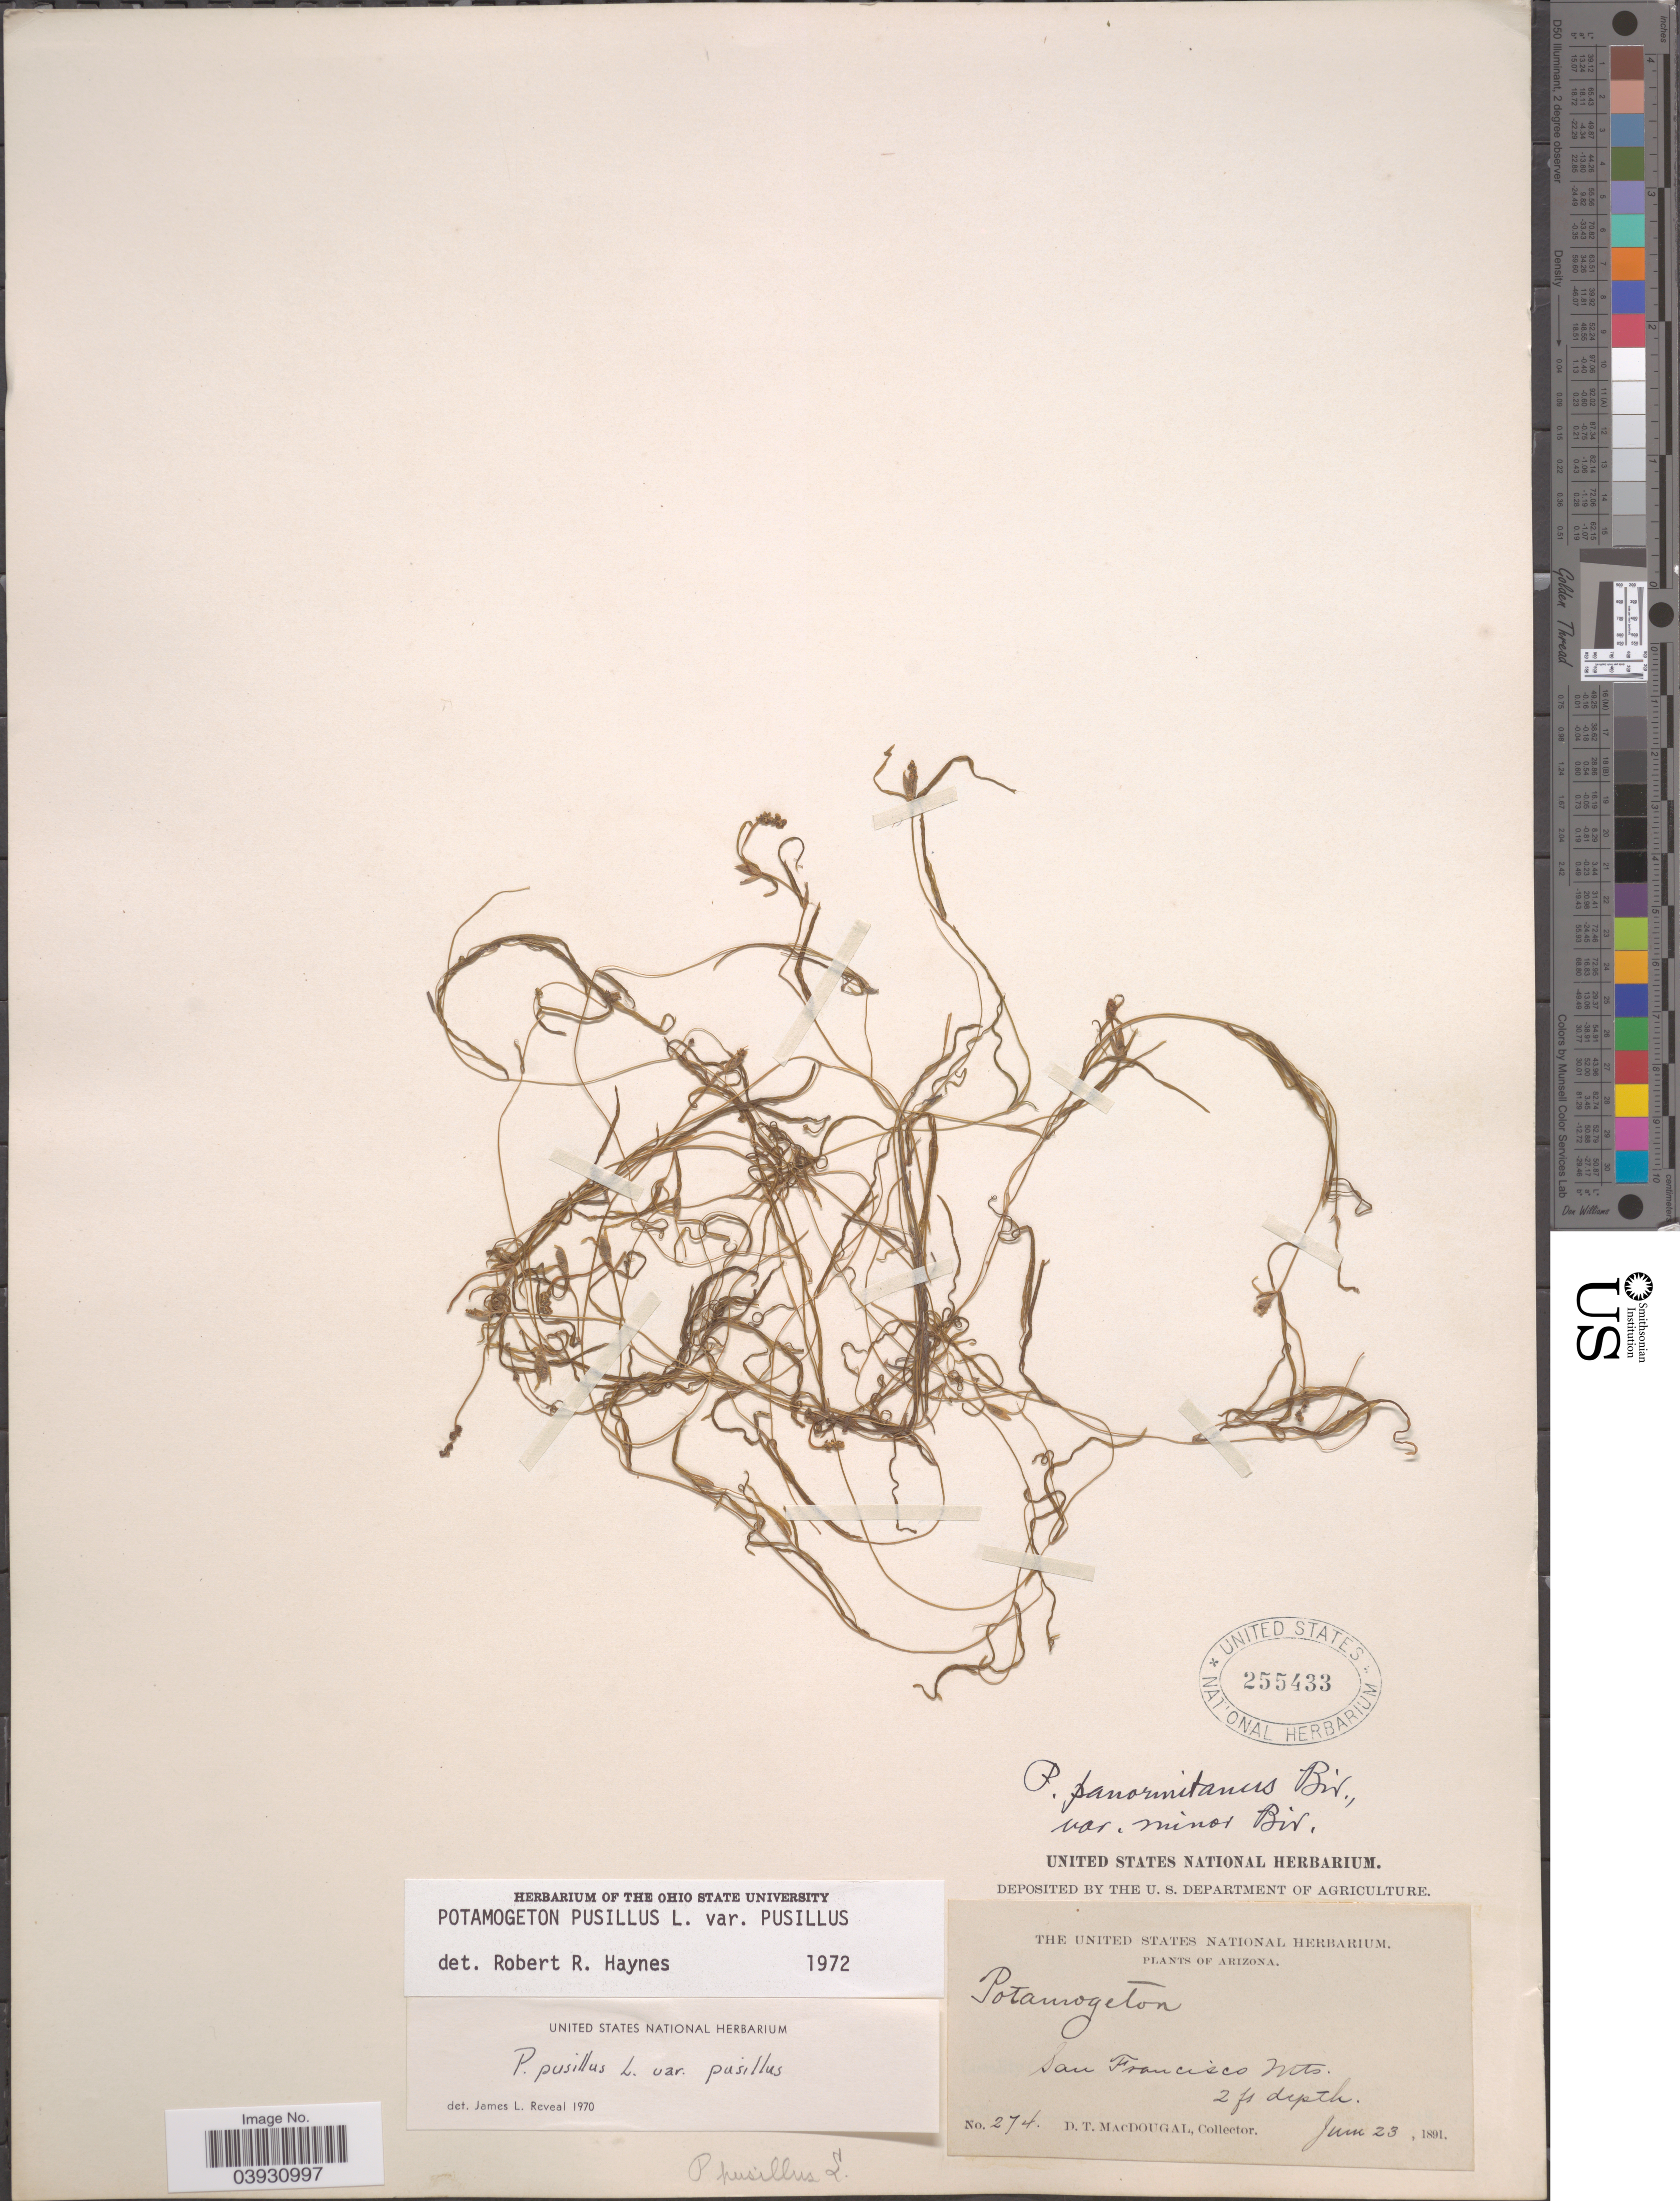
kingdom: Plantae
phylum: Tracheophyta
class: Liliopsida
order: Alismatales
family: Potamogetonaceae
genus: Potamogeton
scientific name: Potamogeton pusillus var. pusillus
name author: L.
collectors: D. T. MacDougal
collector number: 274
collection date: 1891-06-23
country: United States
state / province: Arizona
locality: San Francisco Mts.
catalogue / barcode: US 255433